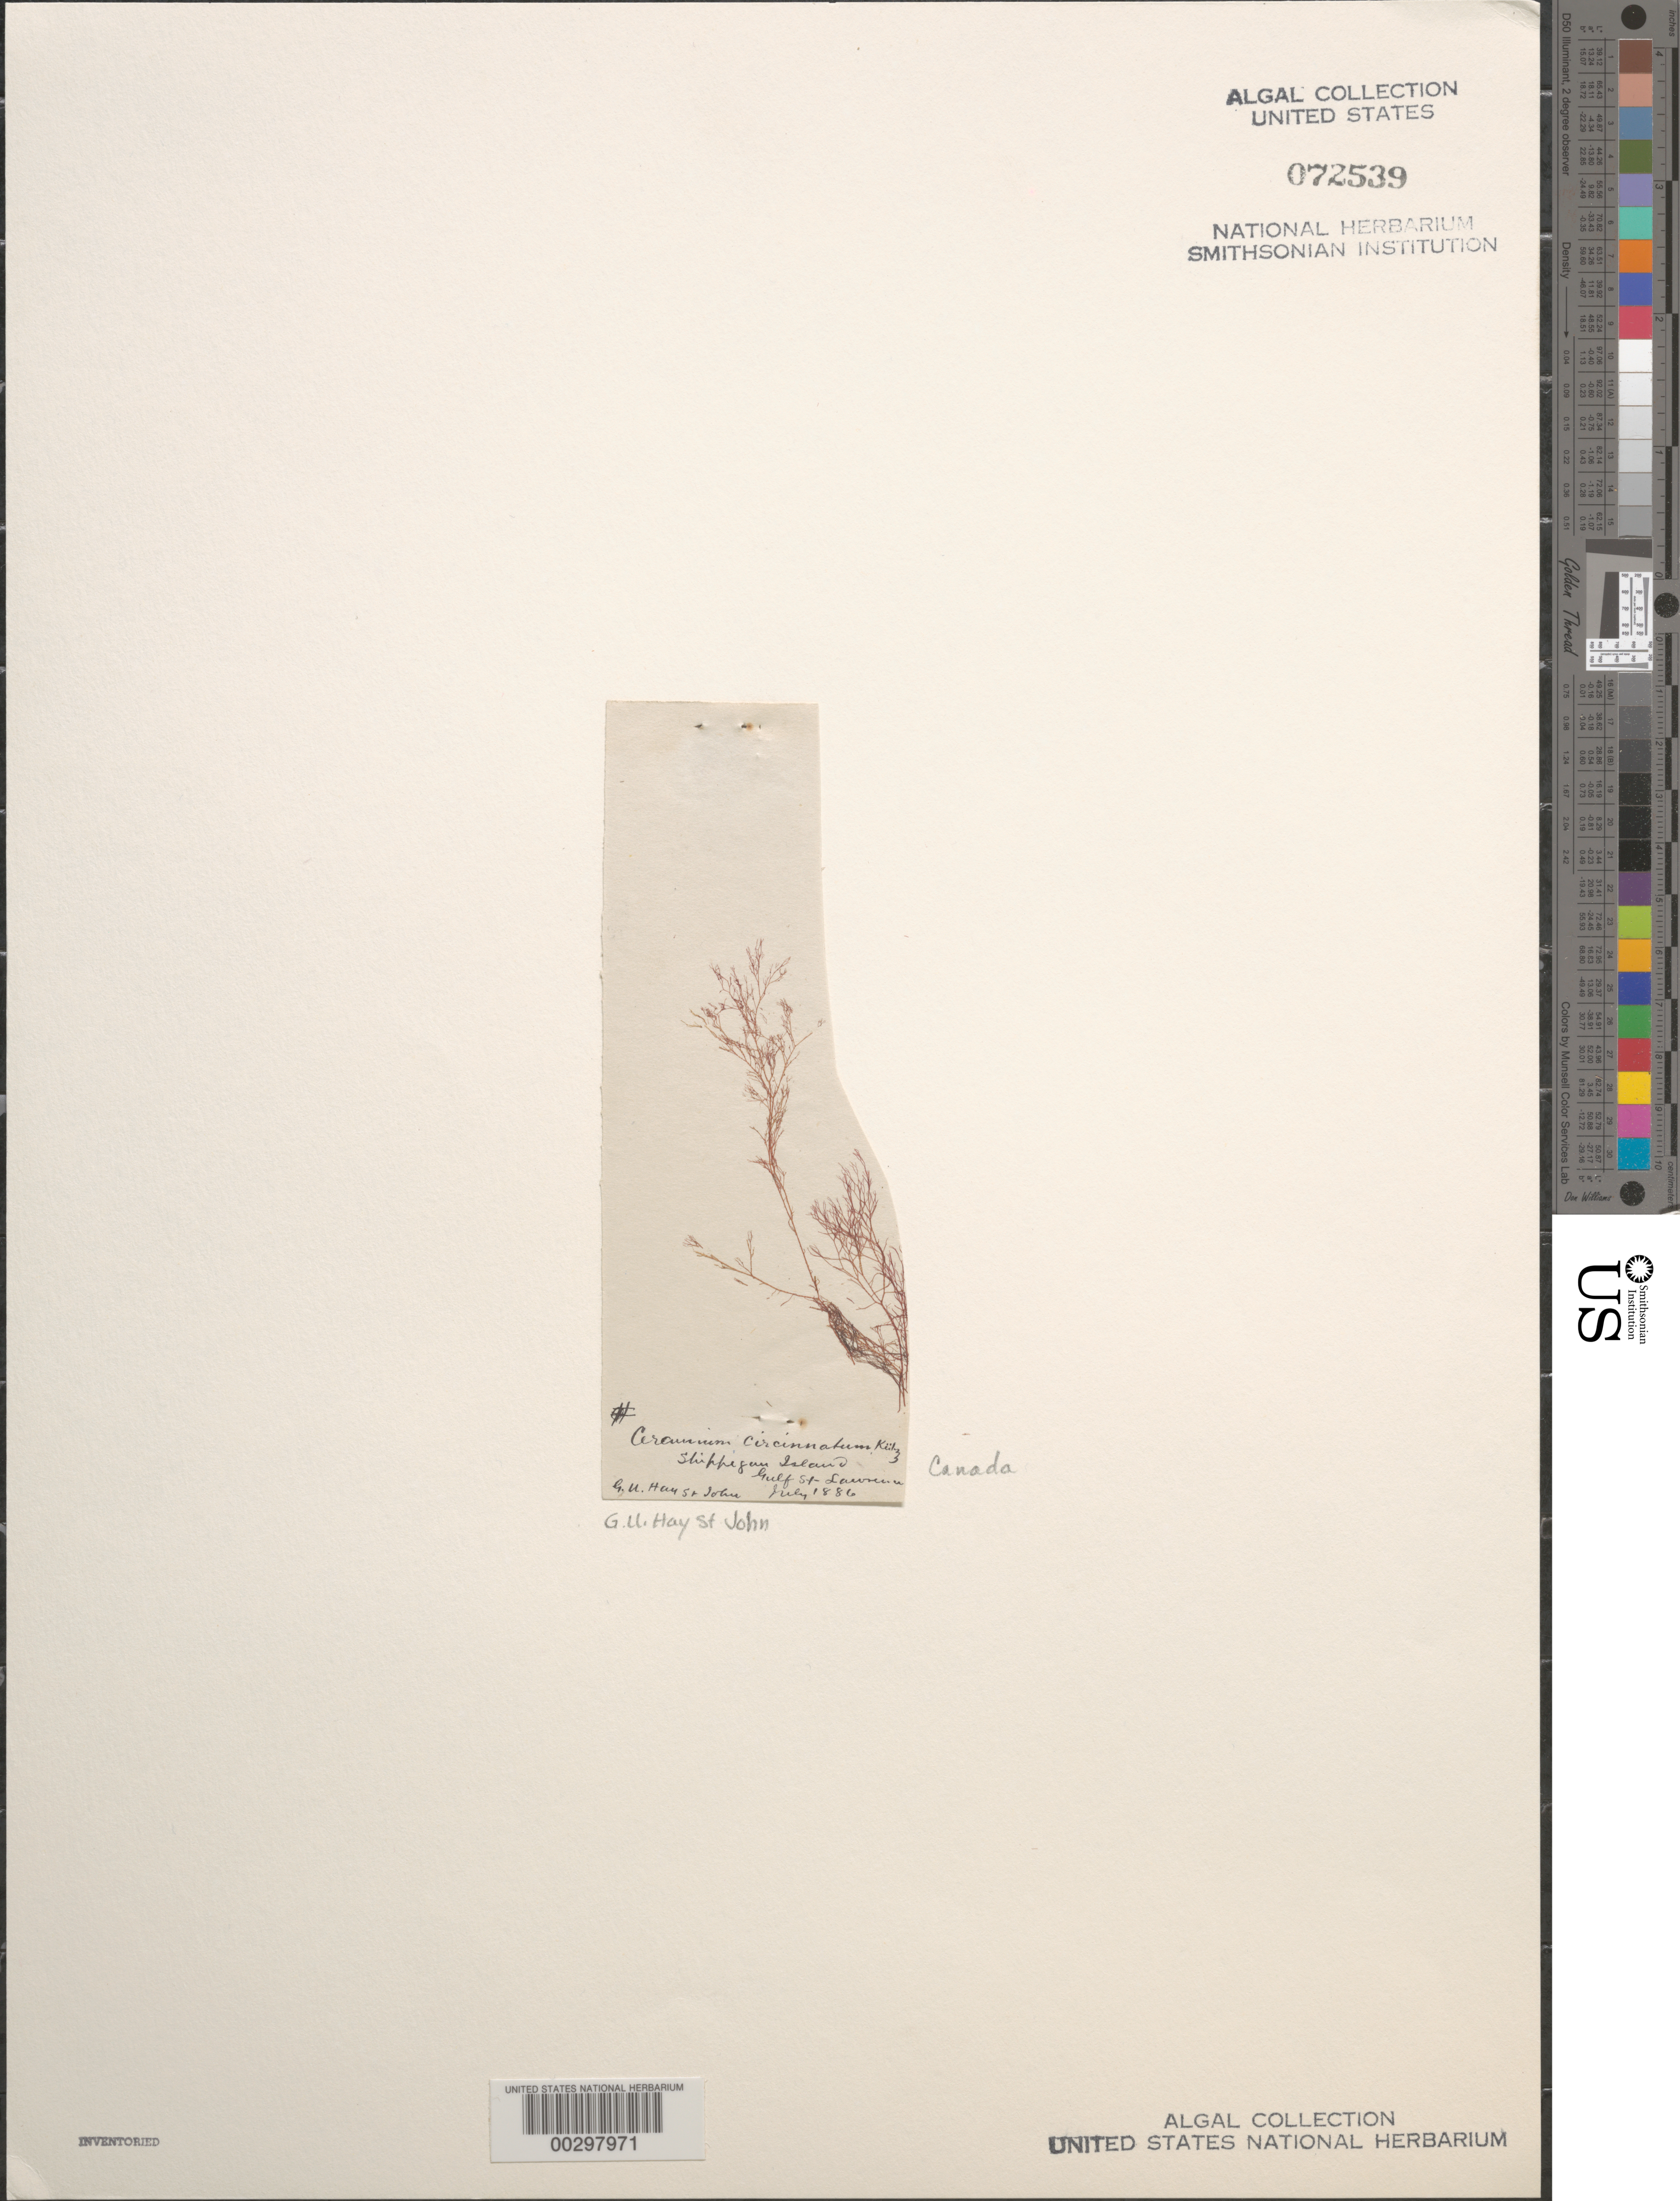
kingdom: Plantae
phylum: Rhodophyta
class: Florideophyceae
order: Ceramiales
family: Ceramiaceae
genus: Ceramium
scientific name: Ceramium circinatum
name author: (Kütz.) J. Agardh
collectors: G. St. John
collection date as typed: Jul 1886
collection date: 1886-07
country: Canada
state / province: New Brunswick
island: Shippigan Island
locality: Gulf of St. Lawrence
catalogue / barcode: US 72539